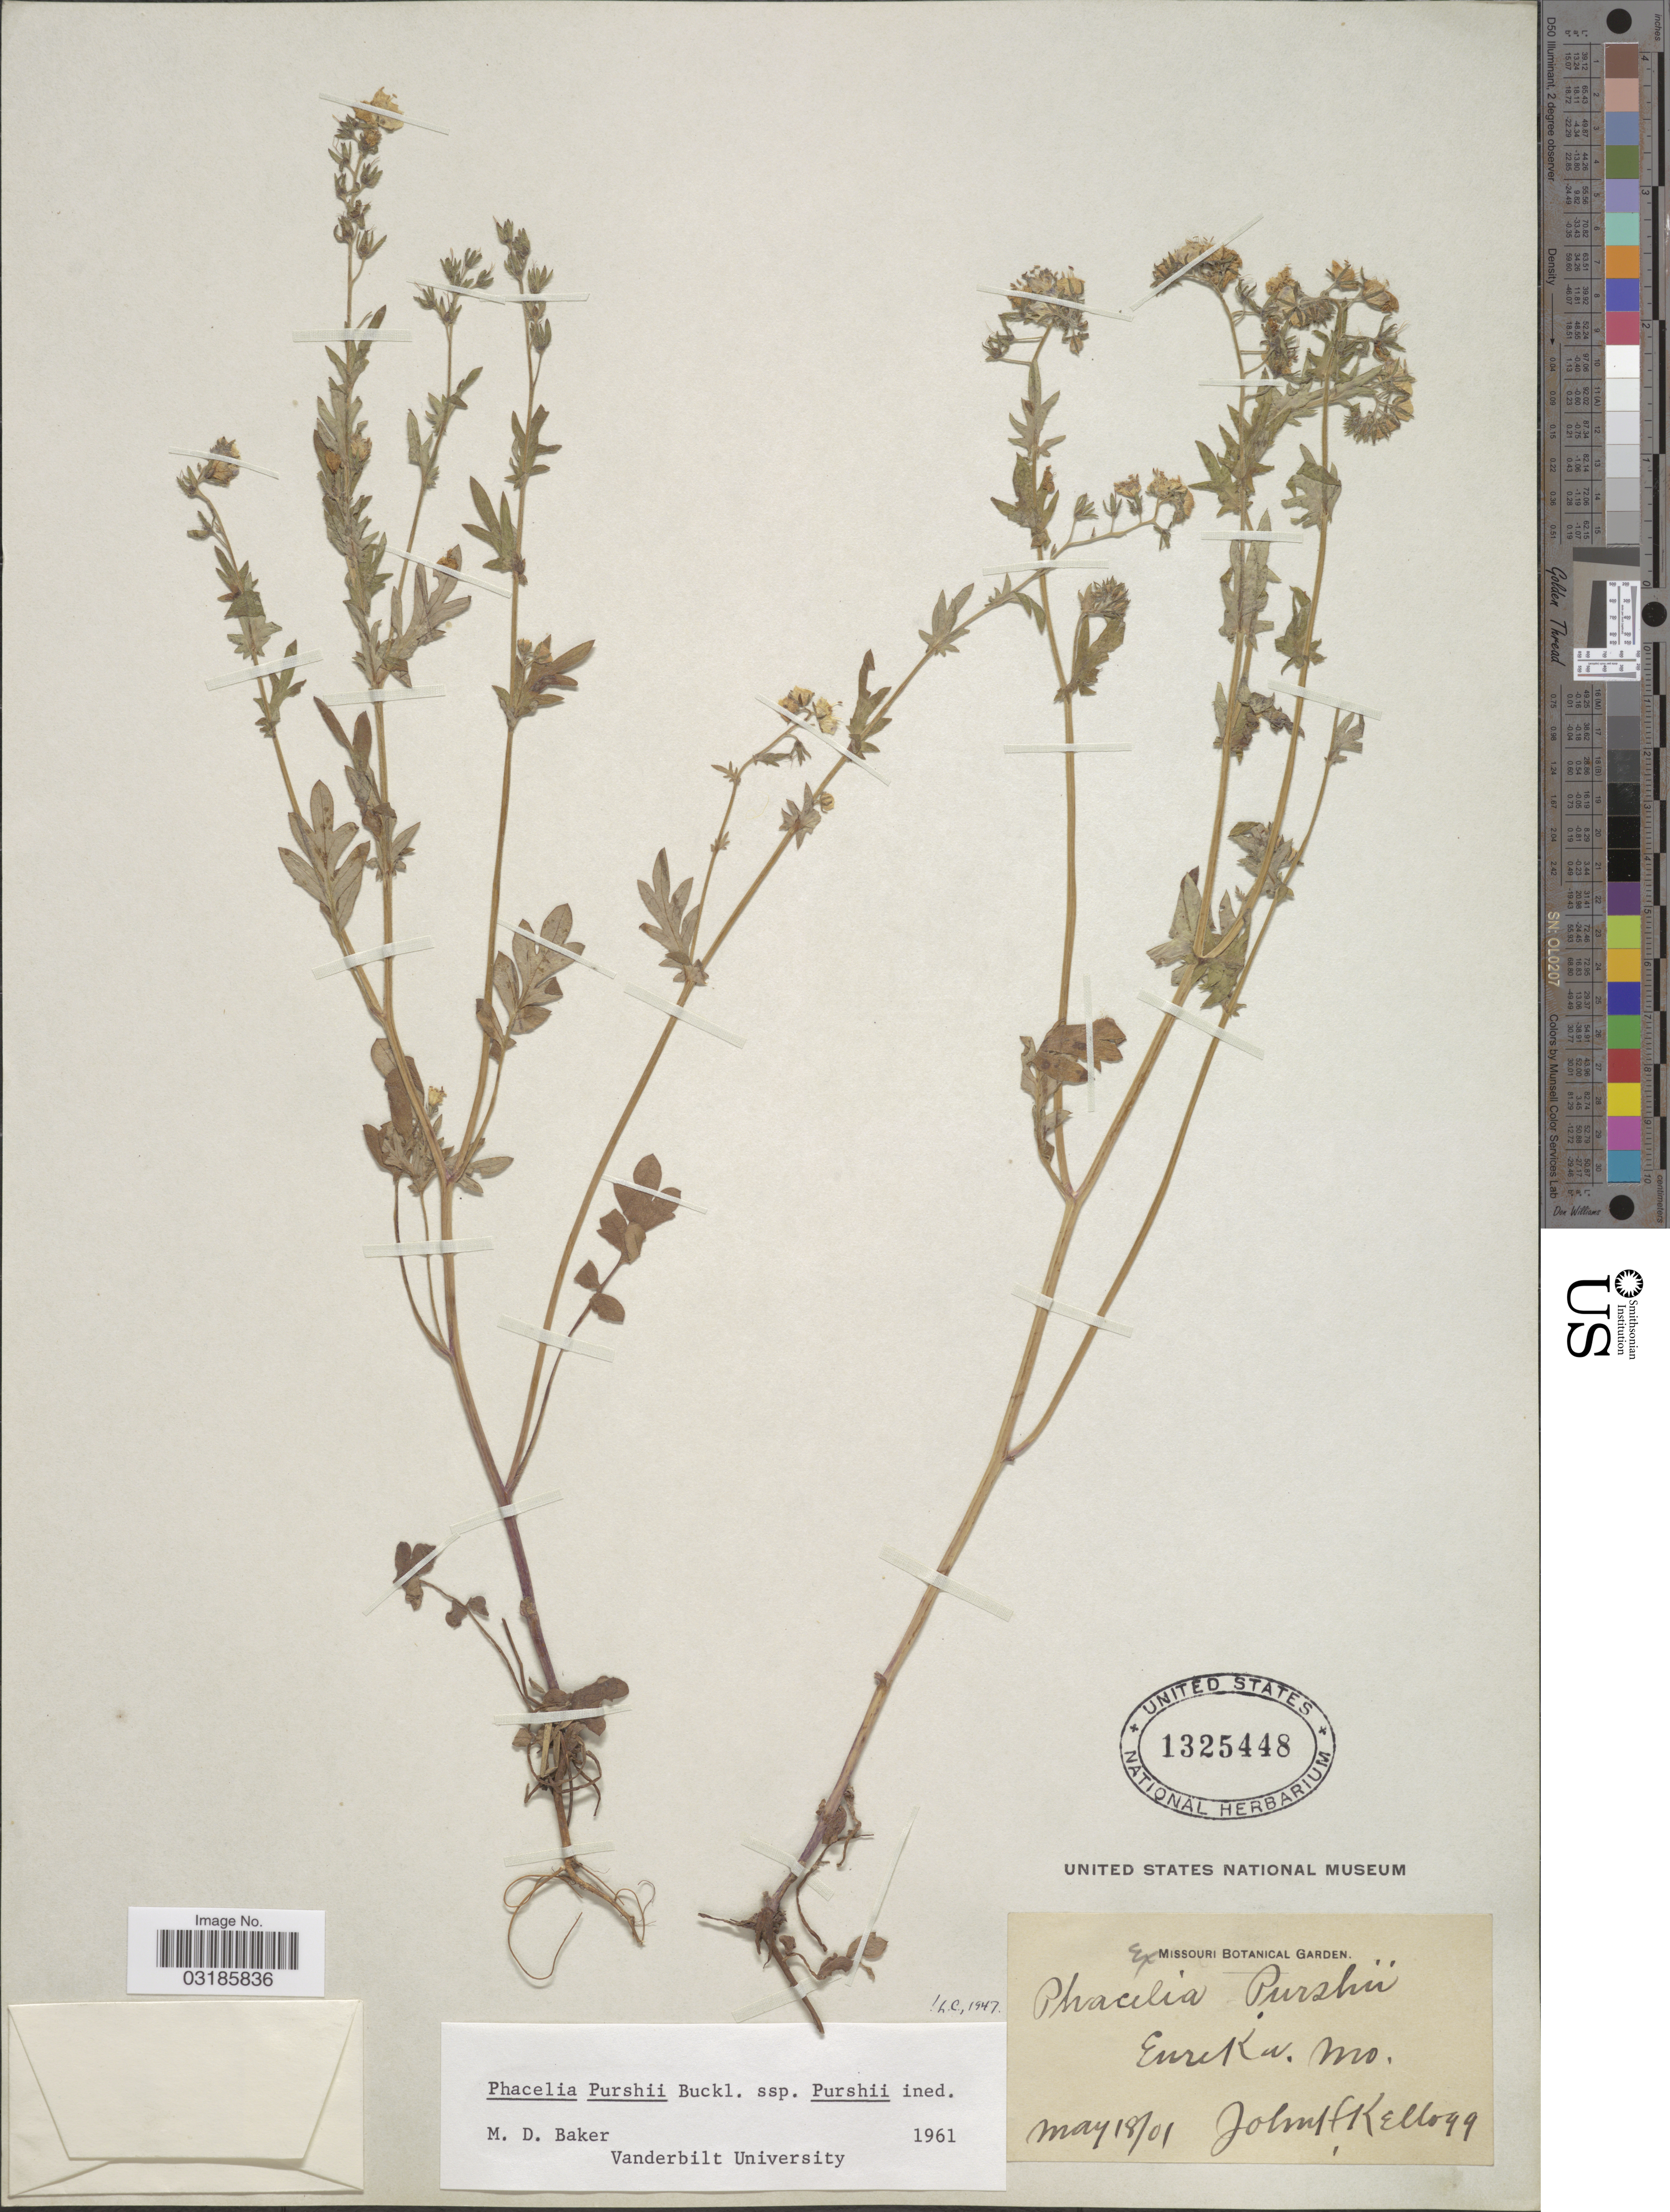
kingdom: Plantae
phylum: Tracheophyta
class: Magnoliopsida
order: Boraginales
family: Hydrophyllaceae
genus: Phacelia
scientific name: Phacelia purshii subsp. purshii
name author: Buckley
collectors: J. H. Kellogg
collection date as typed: Transcribed d/m/y: 18/5/1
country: United States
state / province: Missouri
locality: Eureka. Mo.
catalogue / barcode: US 1325448